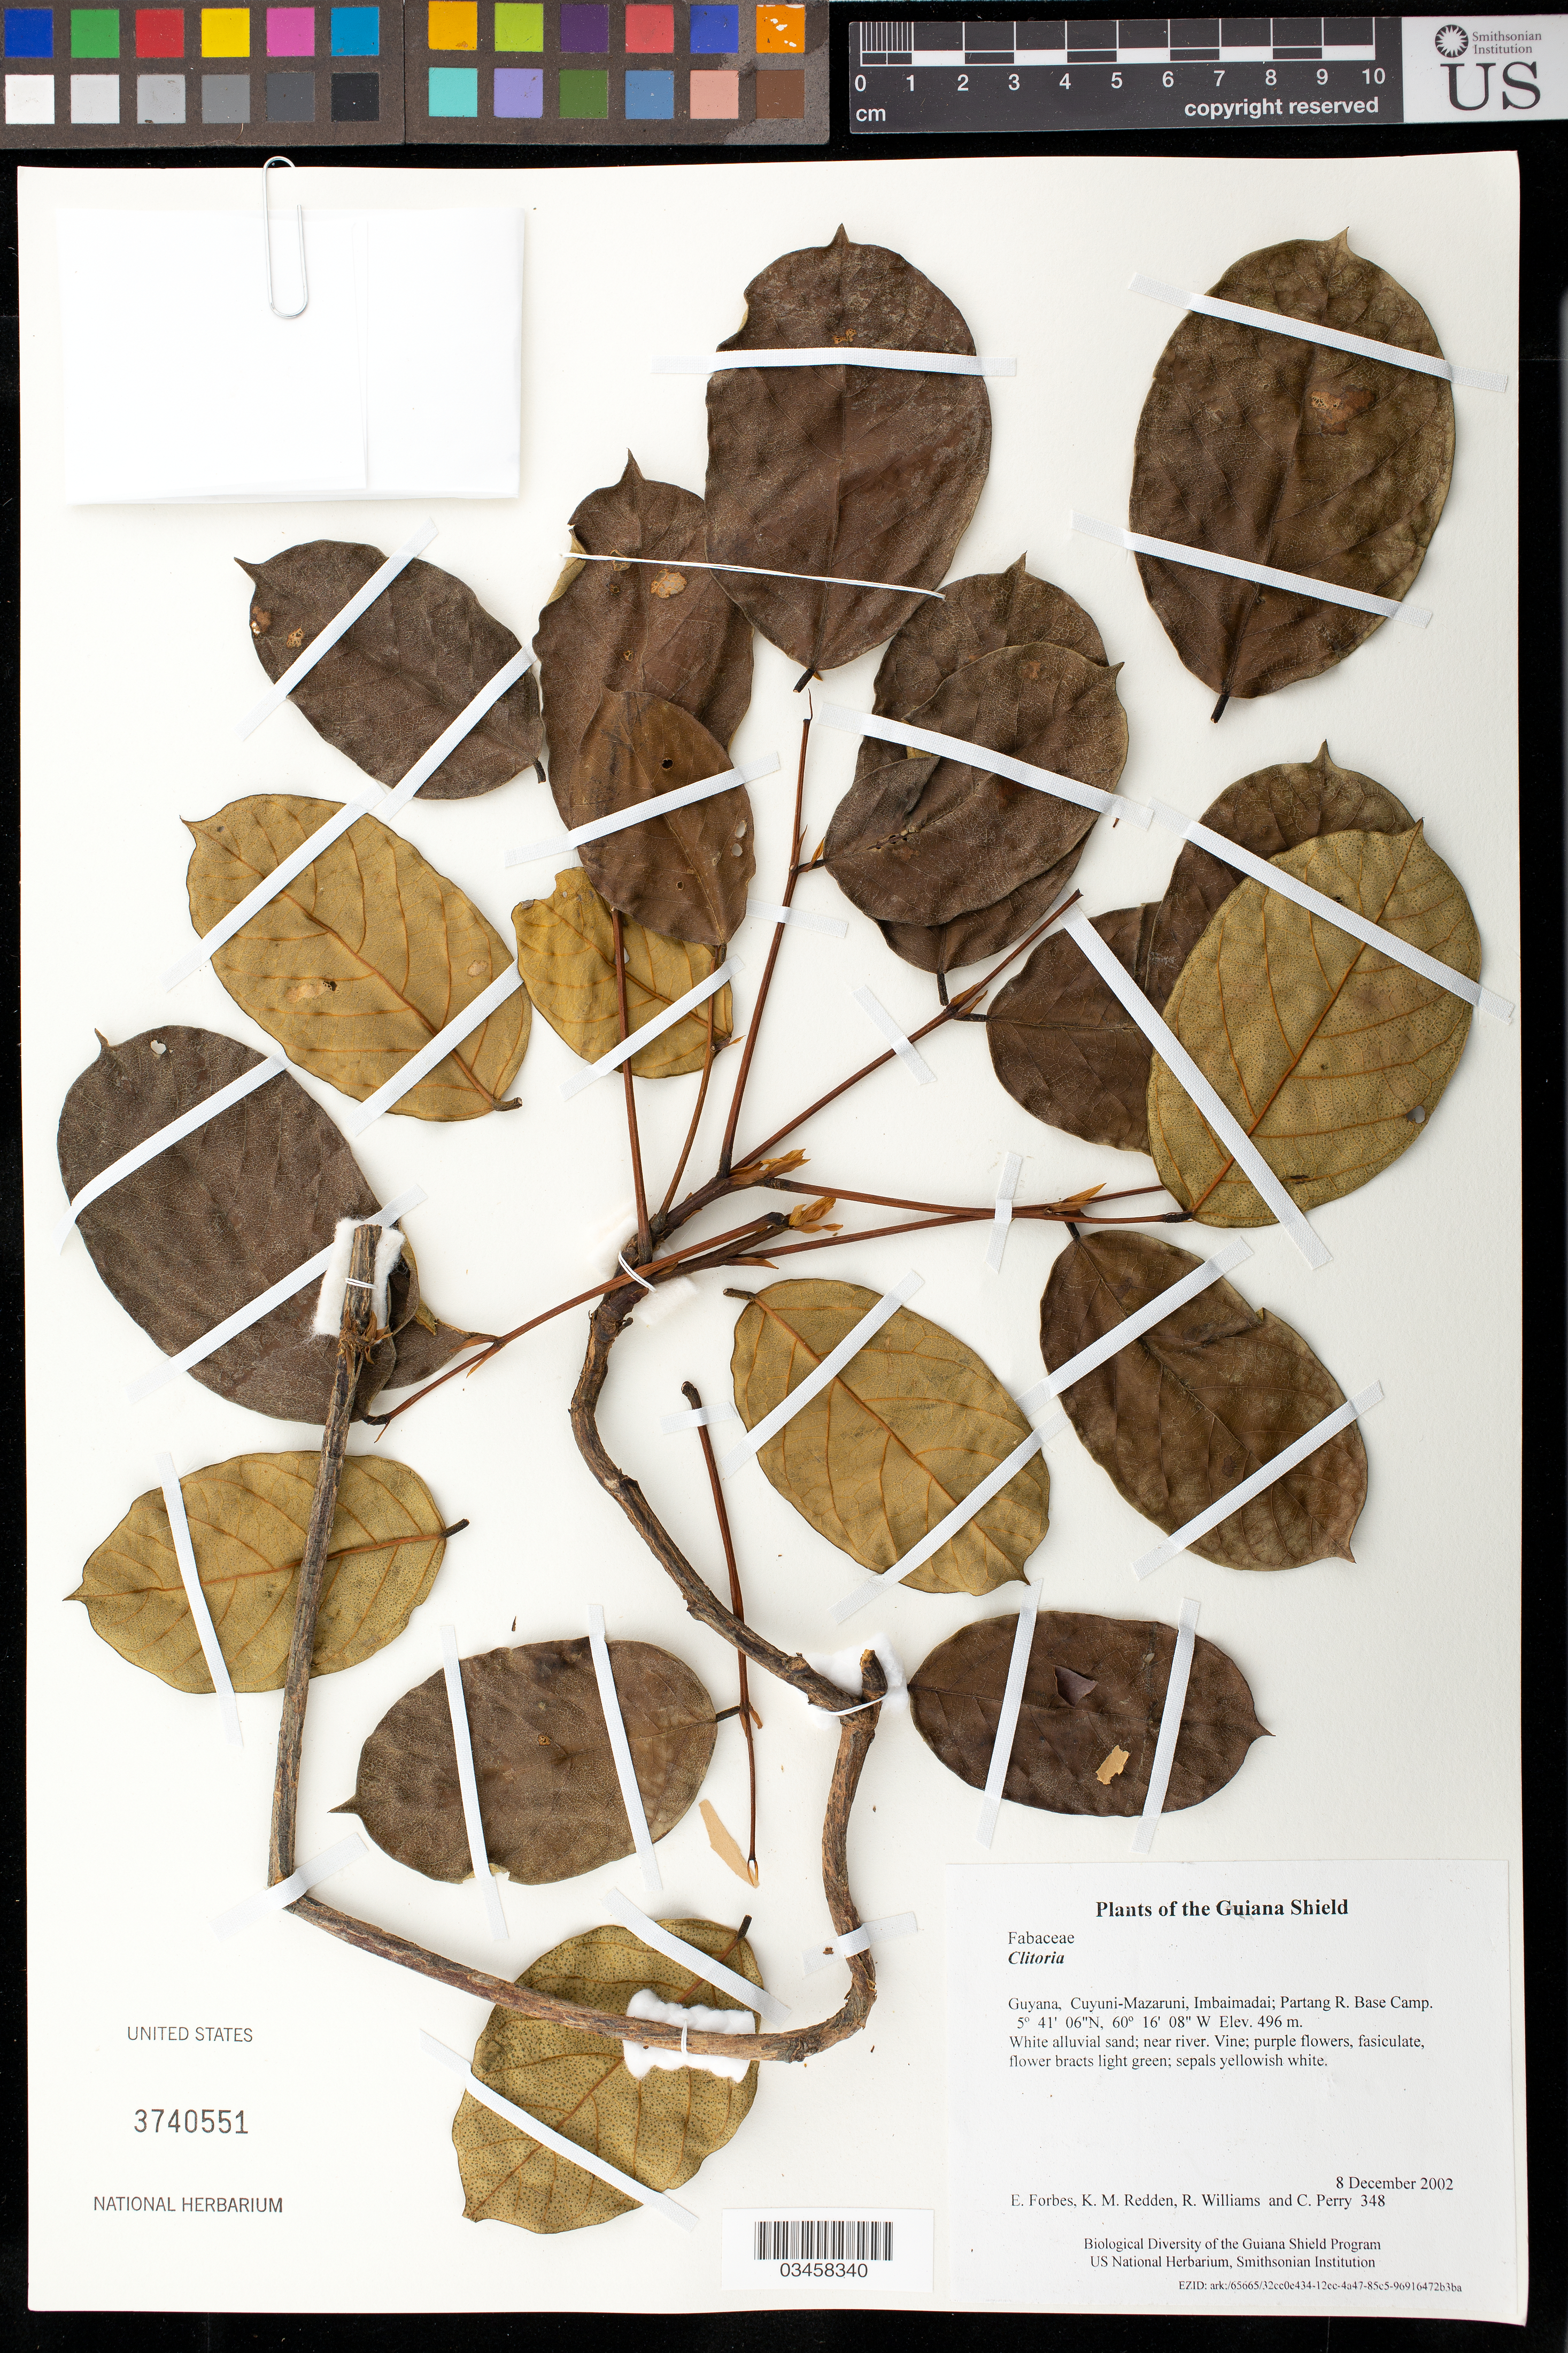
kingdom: Plantae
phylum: Tracheophyta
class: Magnoliopsida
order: Fabales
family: Fabaceae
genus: Clitoria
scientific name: Clitoria sp.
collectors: E. Forbes, K. M. Redden, R. Williams & C. Perry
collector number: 348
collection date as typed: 8 December 2002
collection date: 2002-12-08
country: Guyana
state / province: Cuyuni-Mazaruni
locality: Imbaimadai; Partang R. Base Camp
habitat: White alluvial sand; near river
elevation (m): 496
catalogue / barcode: US 3740551